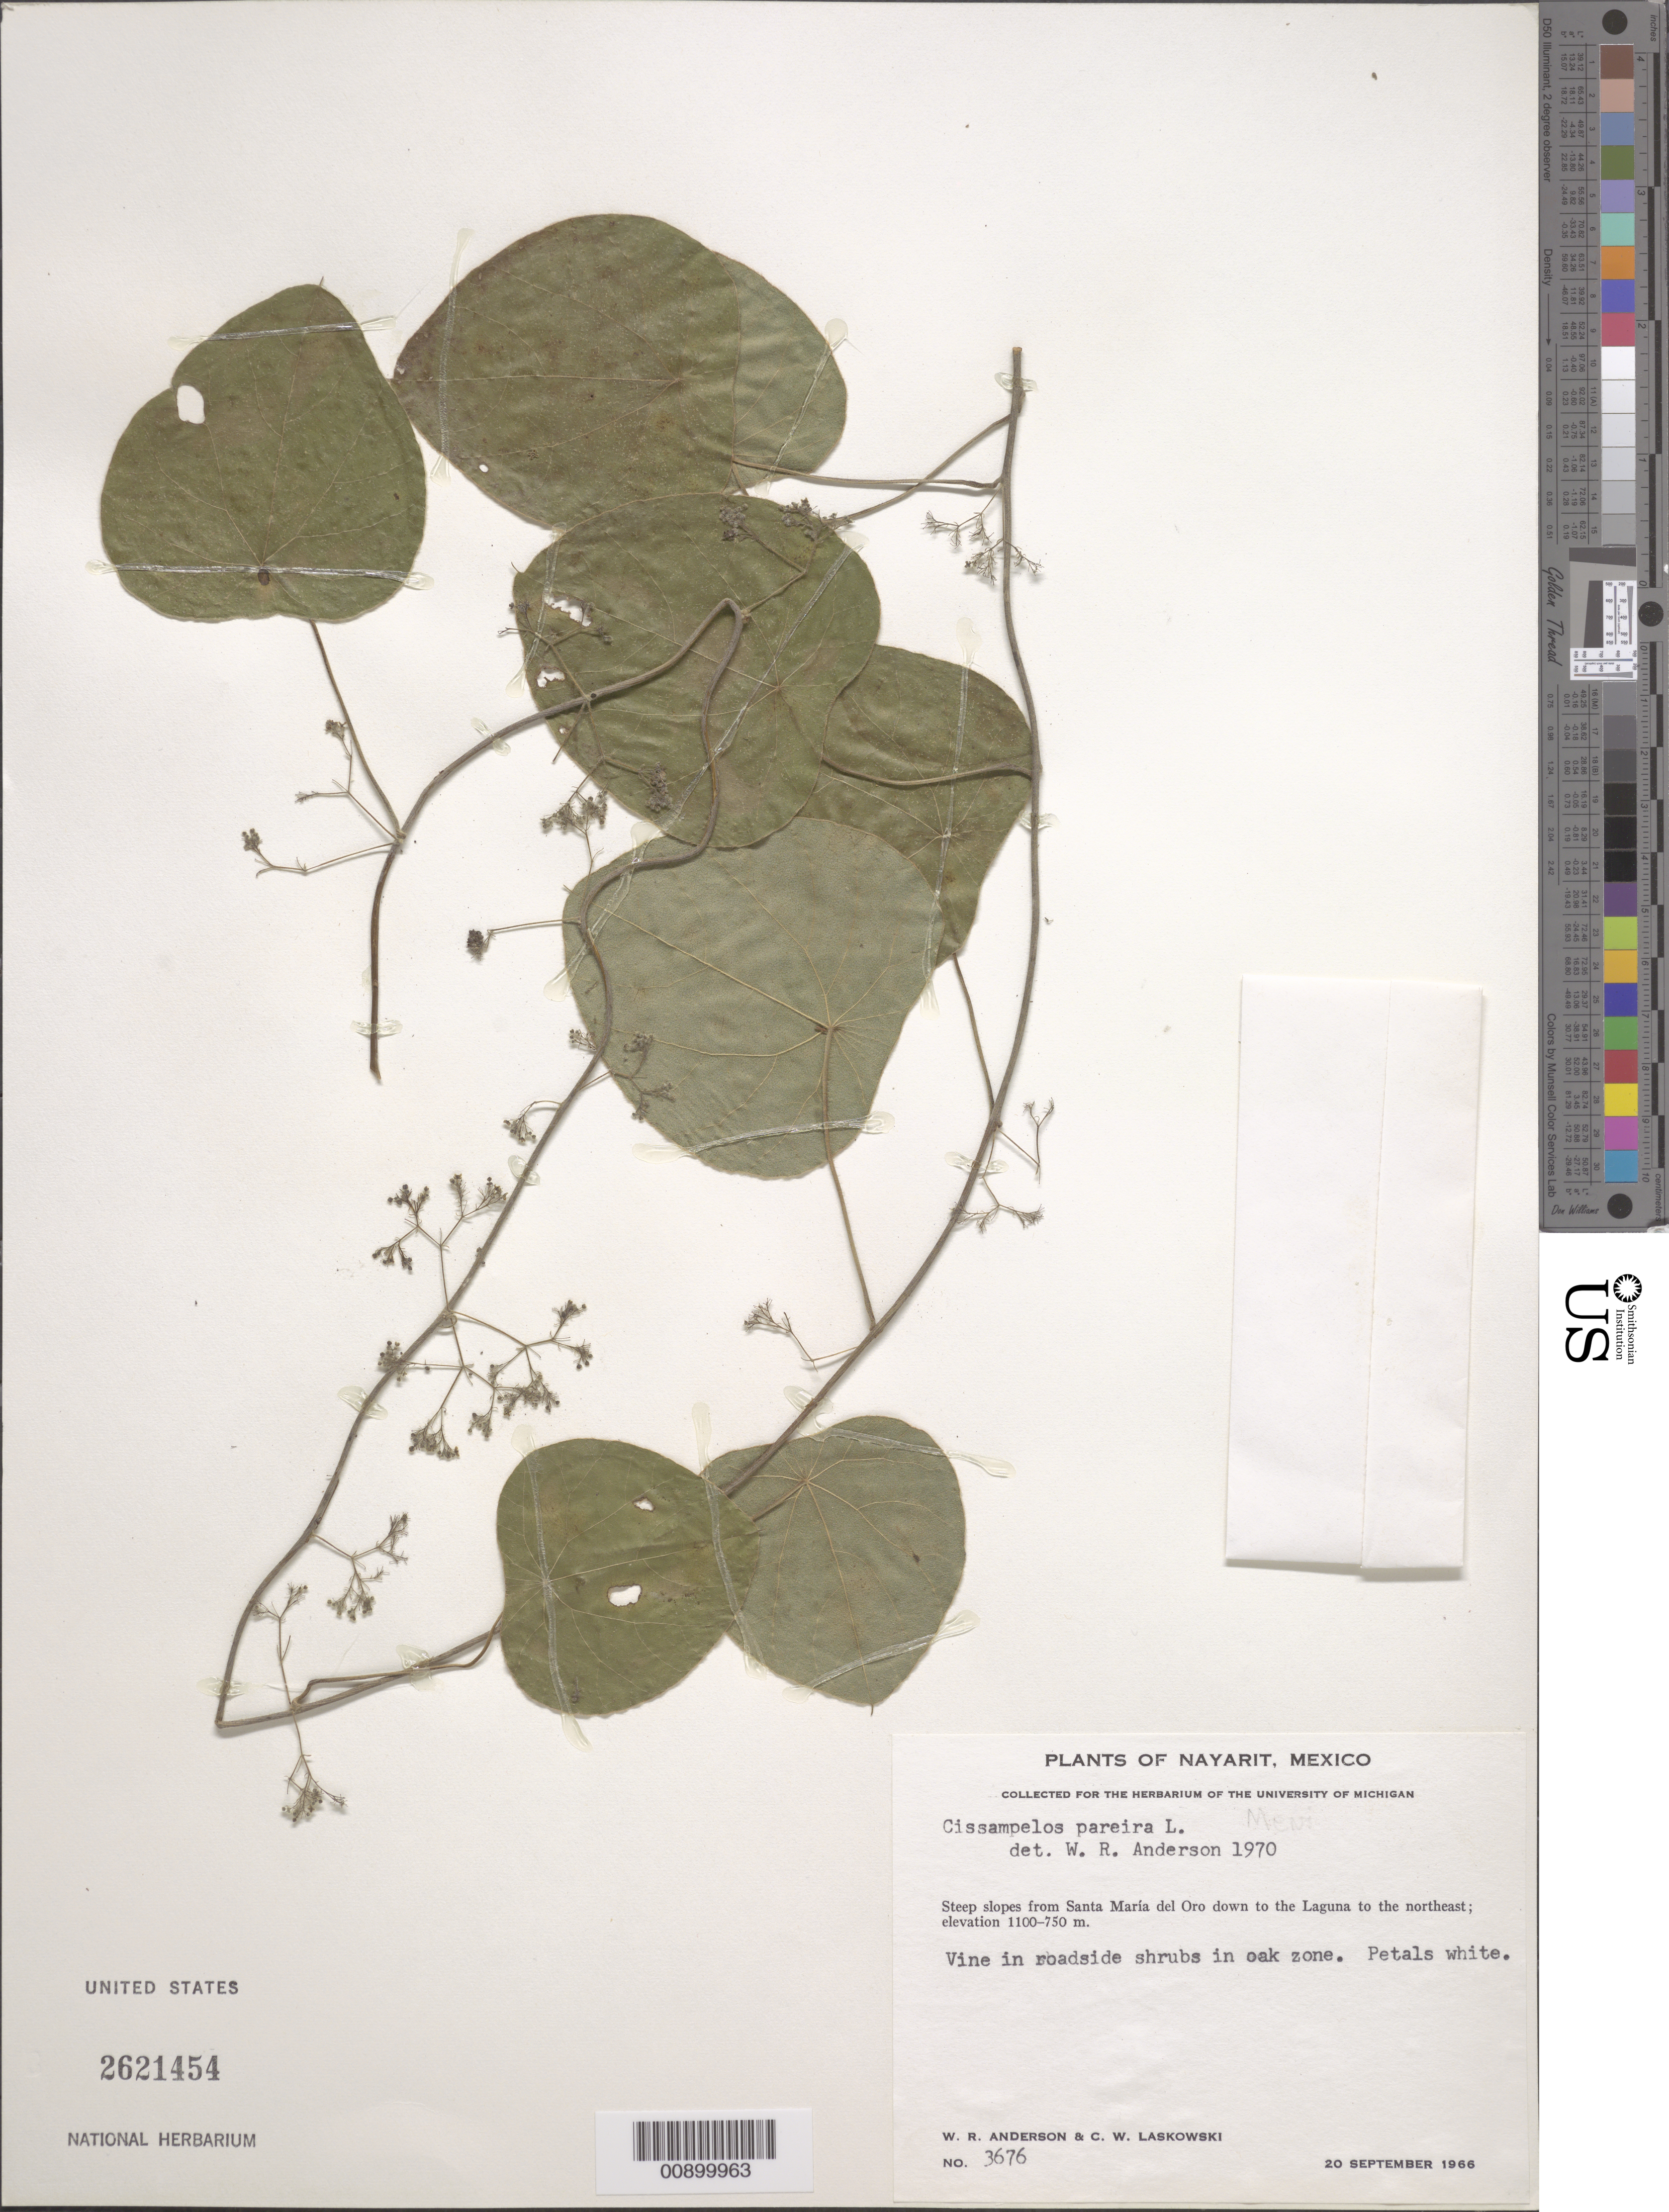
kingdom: Plantae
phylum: Tracheophyta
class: Magnoliopsida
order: Ranunculales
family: Menispermaceae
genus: Cissampelos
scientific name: Cissampelos pareira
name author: L.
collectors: W. R. Anderson & C. Laskowski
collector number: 3676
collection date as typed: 20 Sep 1966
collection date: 1966-09-20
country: Mexico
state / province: Nayarit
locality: Steep slopes from Santa María del Oro down to the Laguna to the northeast. Nayarit.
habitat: Vine in roadside shrubs in oak zone.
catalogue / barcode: US 2621454